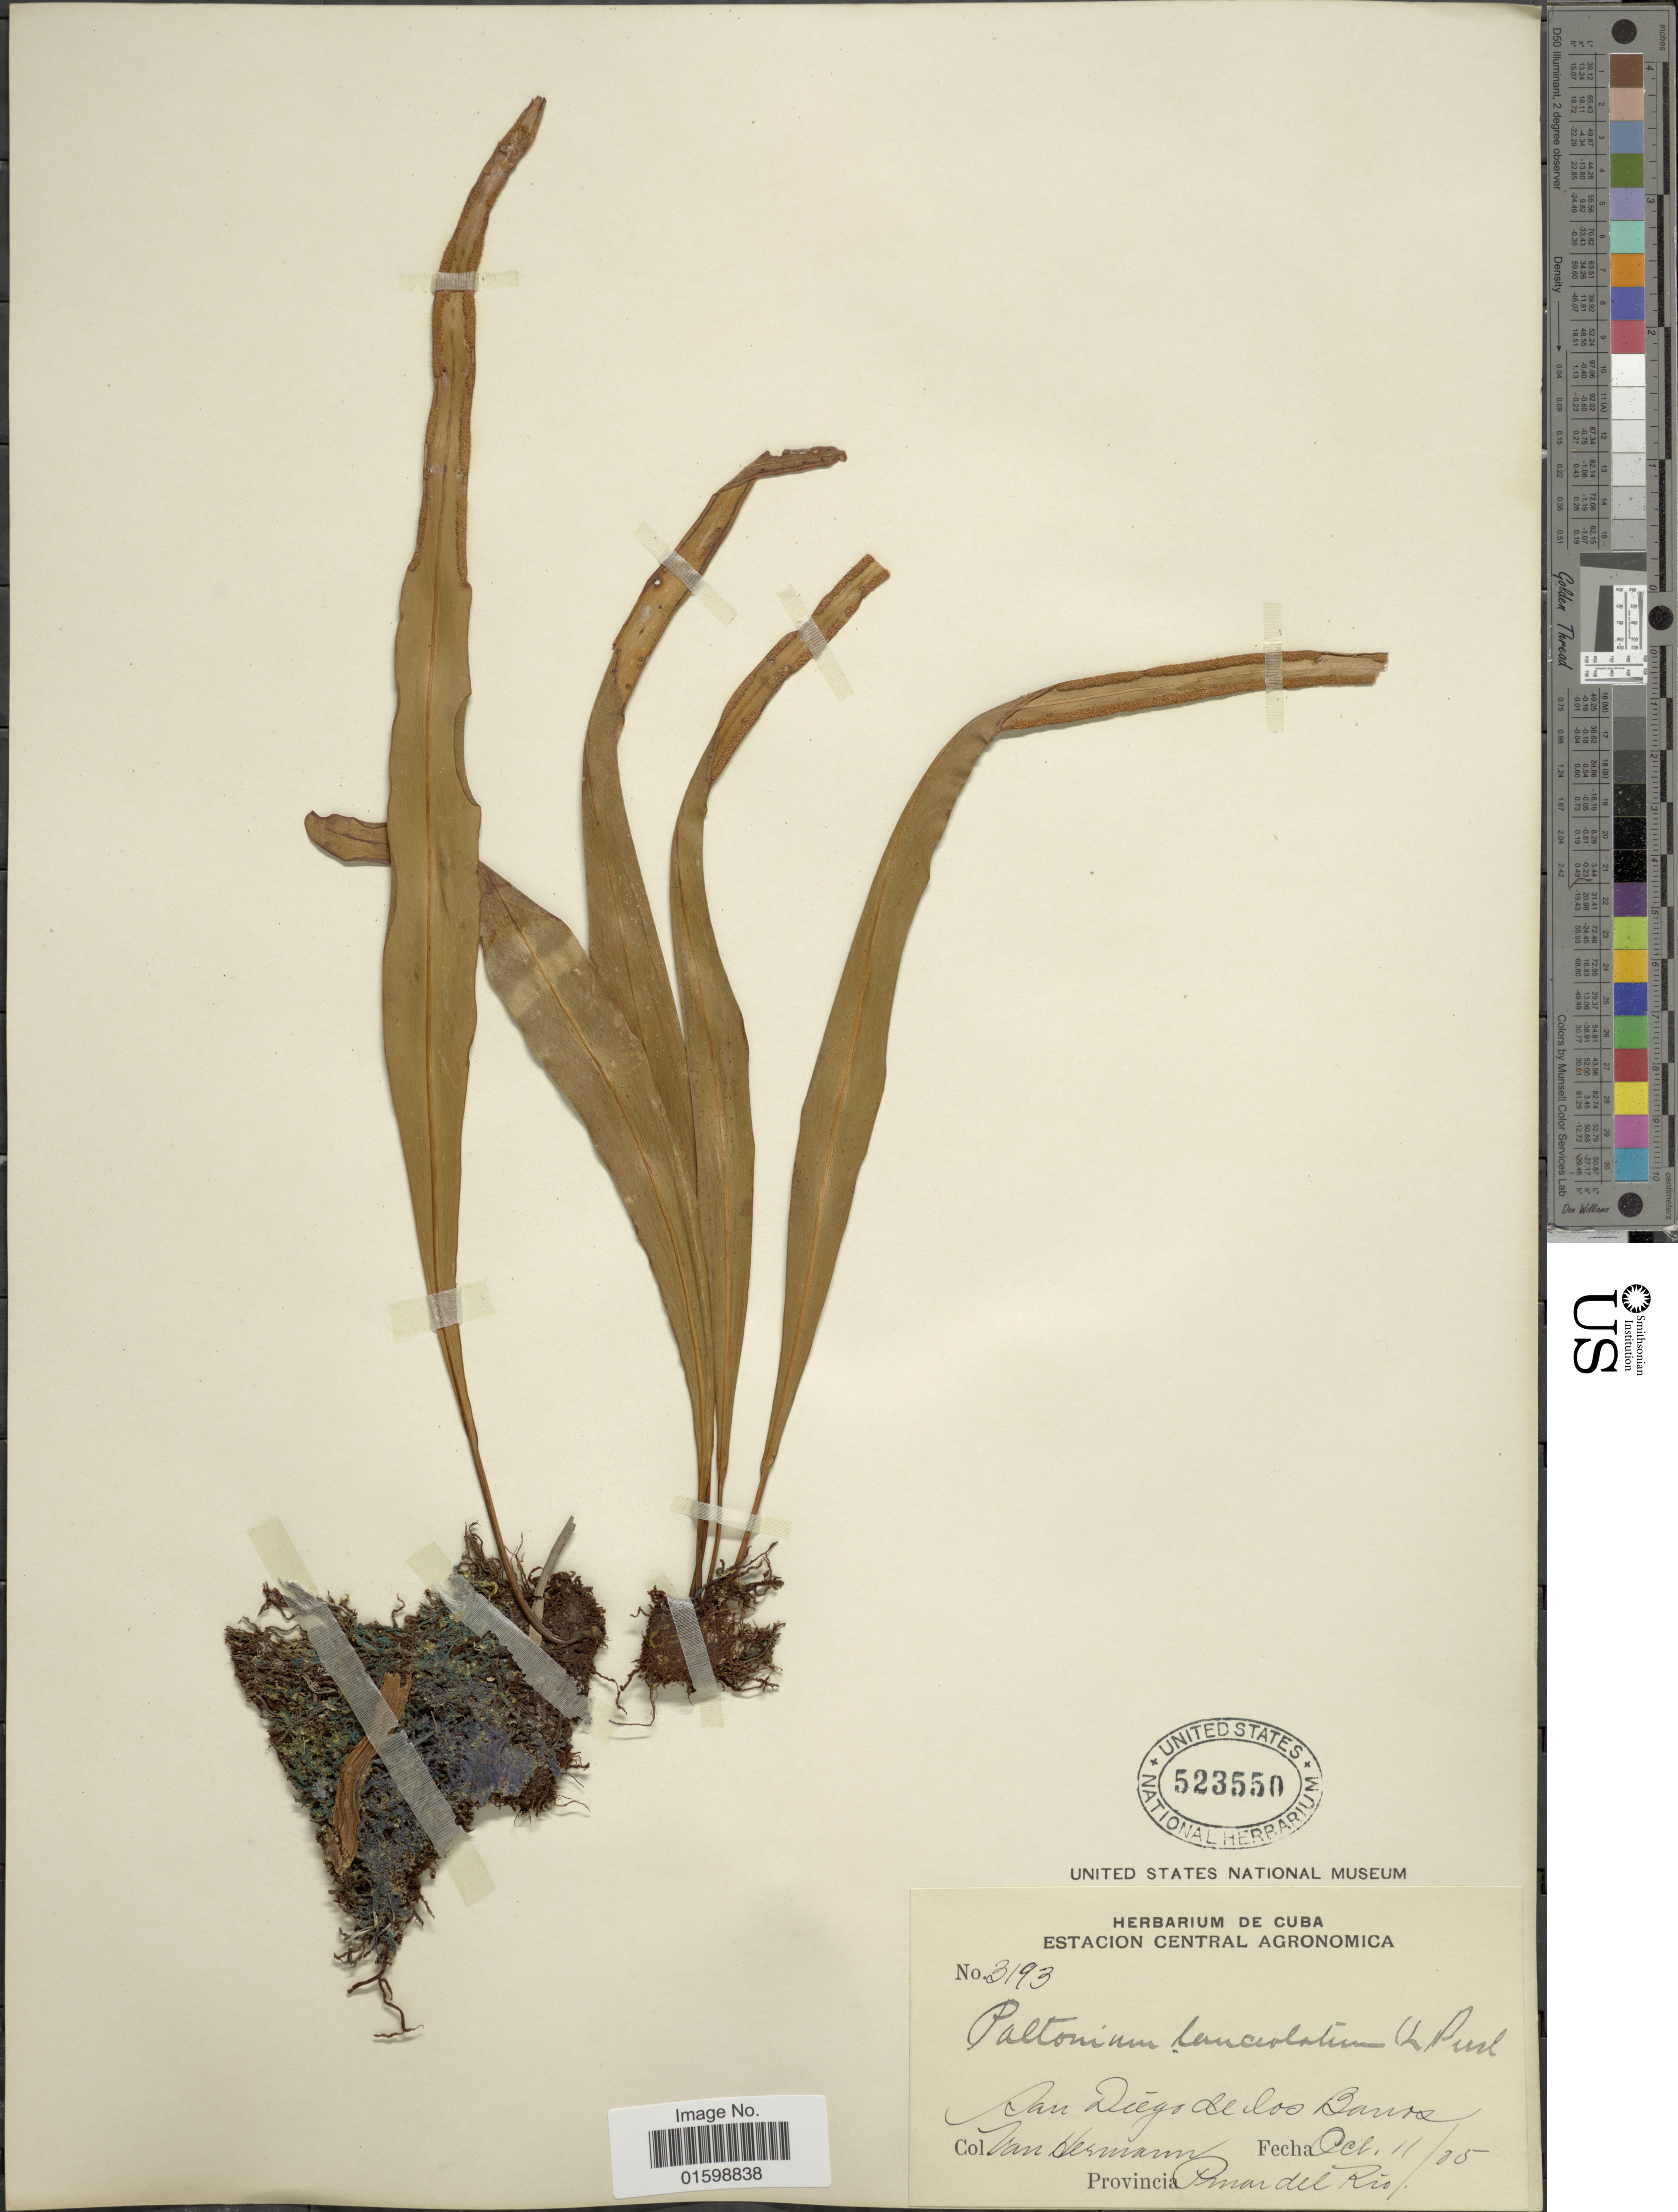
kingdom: Plantae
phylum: Tracheophyta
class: Polypodiopsida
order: Polypodiales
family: Polypodiaceae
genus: Pleopeltis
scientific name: Pleopeltis marginata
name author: A.R. Sm. & Tejero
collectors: Van Hermann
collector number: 3193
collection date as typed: Transcribed d/m/y: 11/10/5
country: Cuba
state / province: Pinar del Río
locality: San Diego de los Banos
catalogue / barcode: US 523550